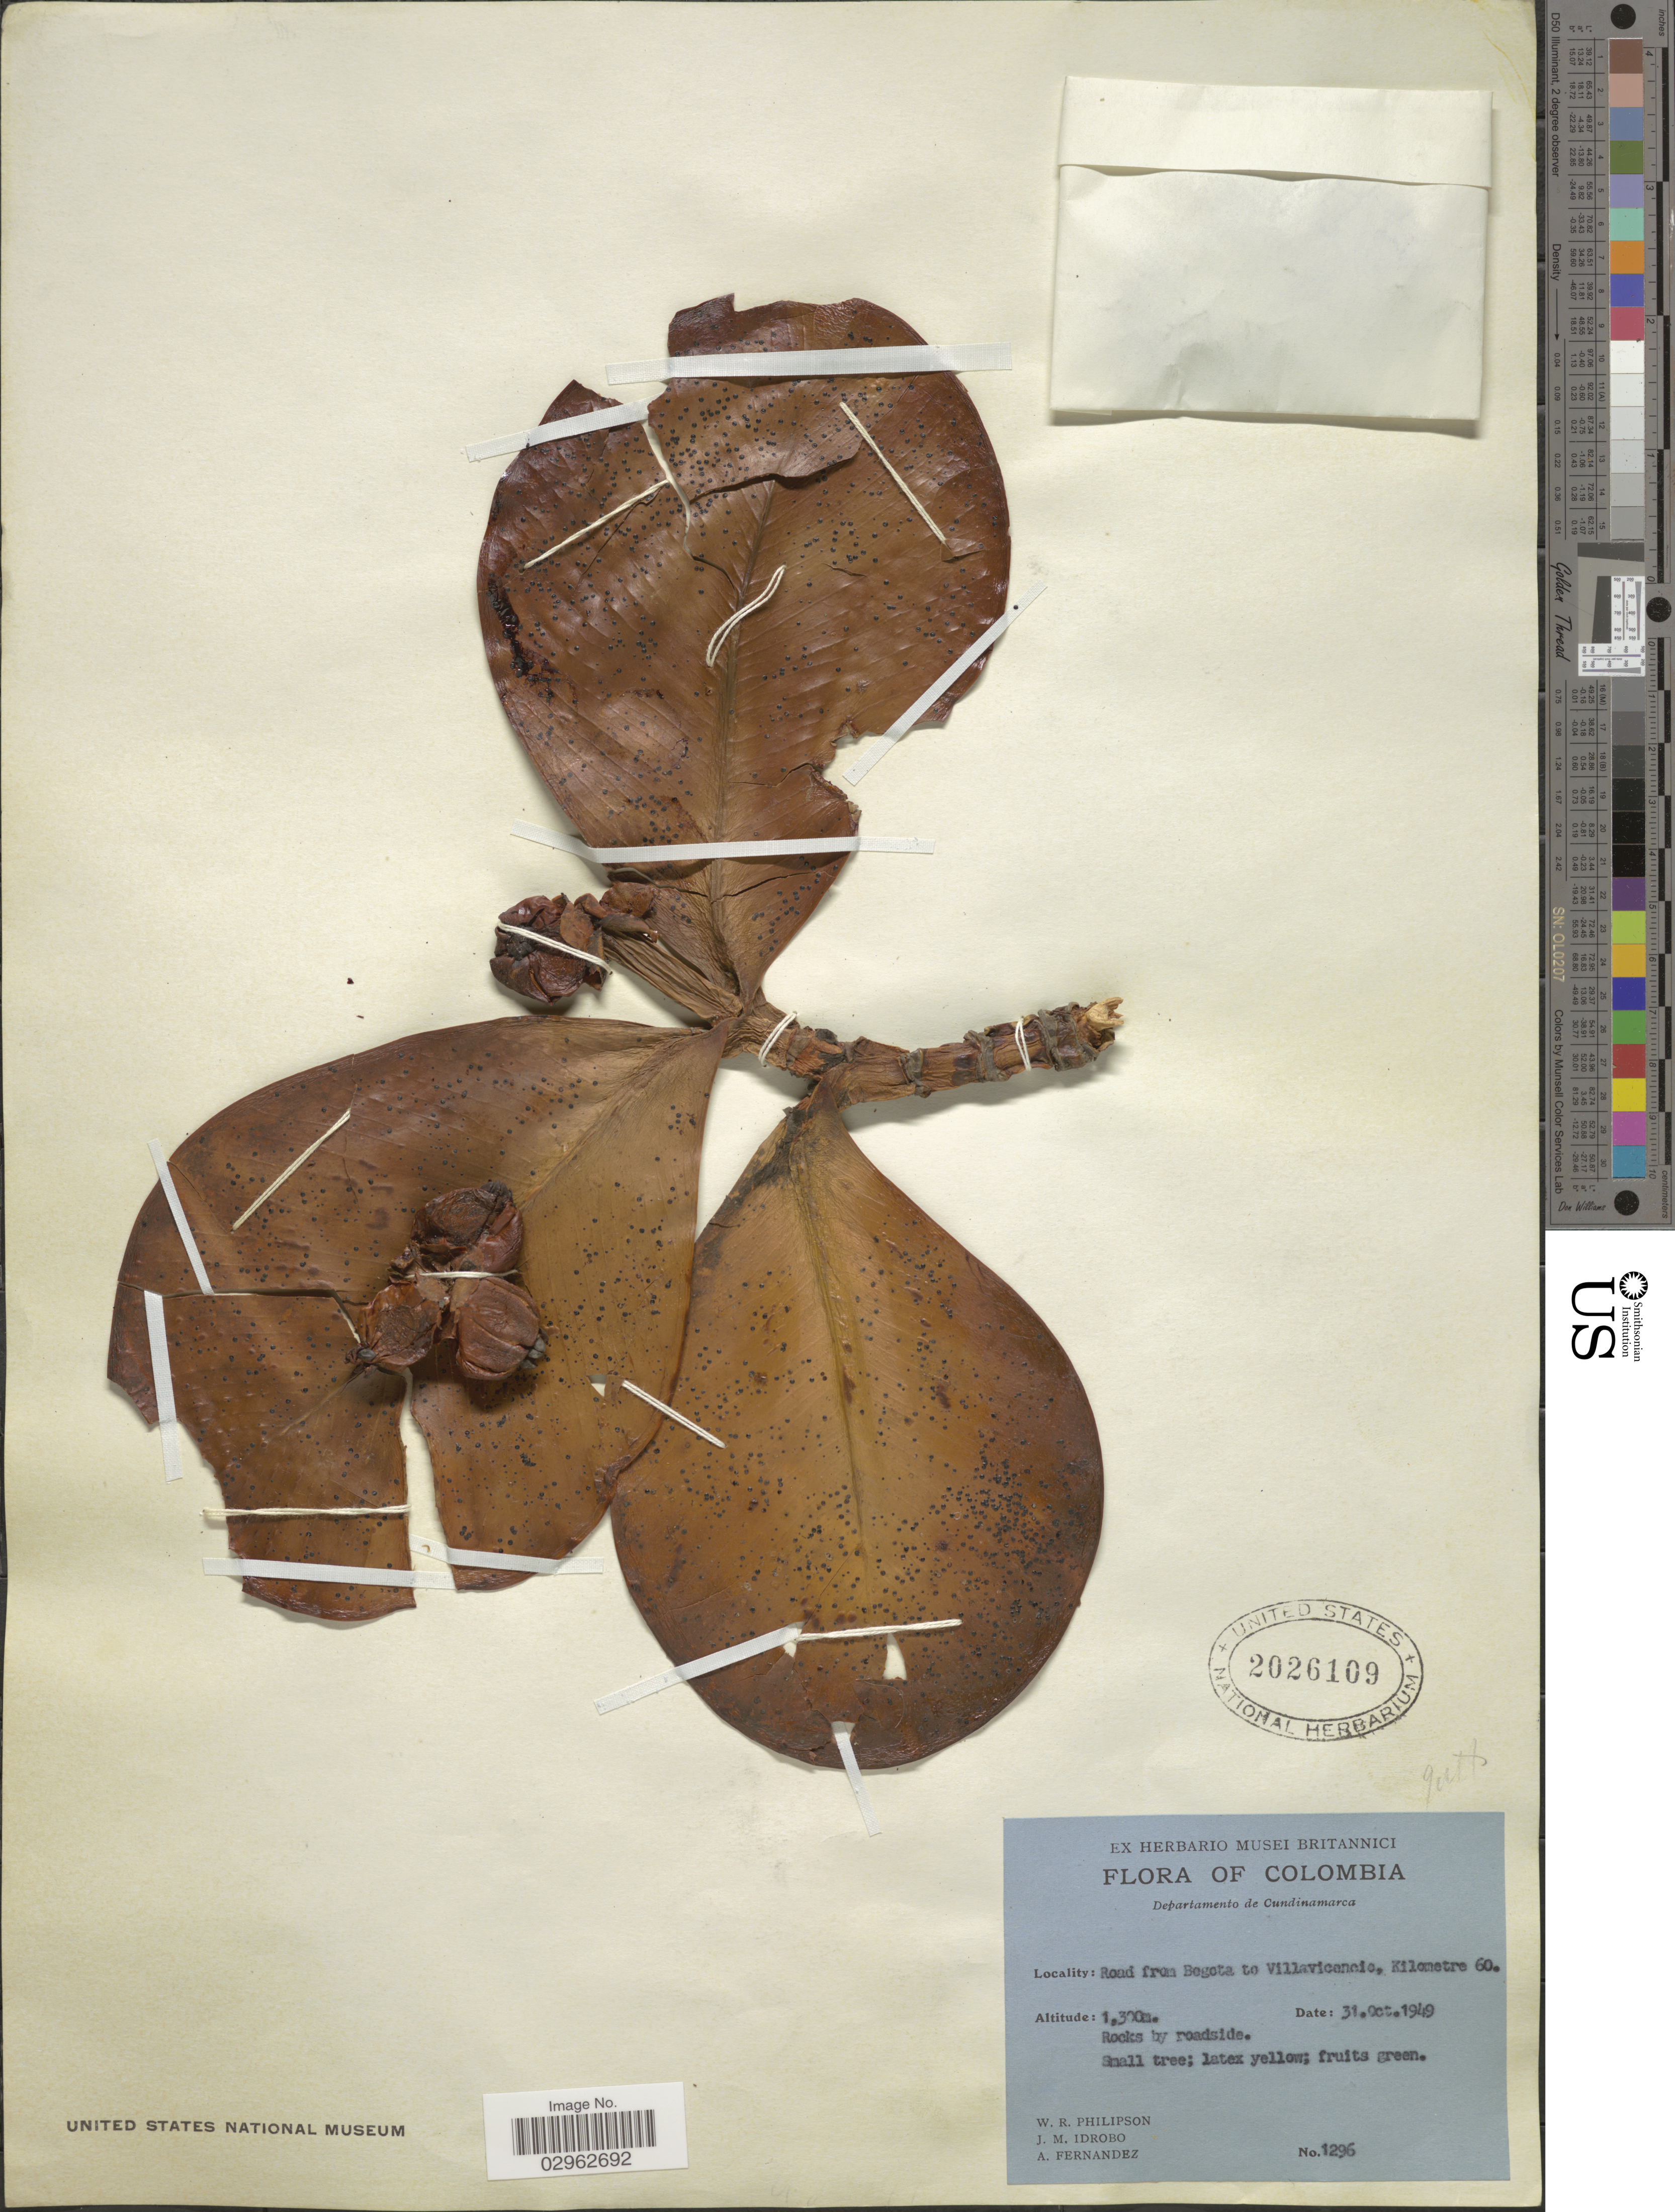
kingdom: Plantae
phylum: Tracheophyta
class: Magnoliopsida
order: Malpighiales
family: Clusiaceae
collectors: W. R. Philipson, J. M. Idrobo & A. Fernandez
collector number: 1296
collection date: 1949-10-31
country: Colombia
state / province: Cundinamarca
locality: Departamento de Cundinamarca, Road from Bogota to Villavicencio, Kilometre 60.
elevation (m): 1300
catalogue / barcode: US 2026109